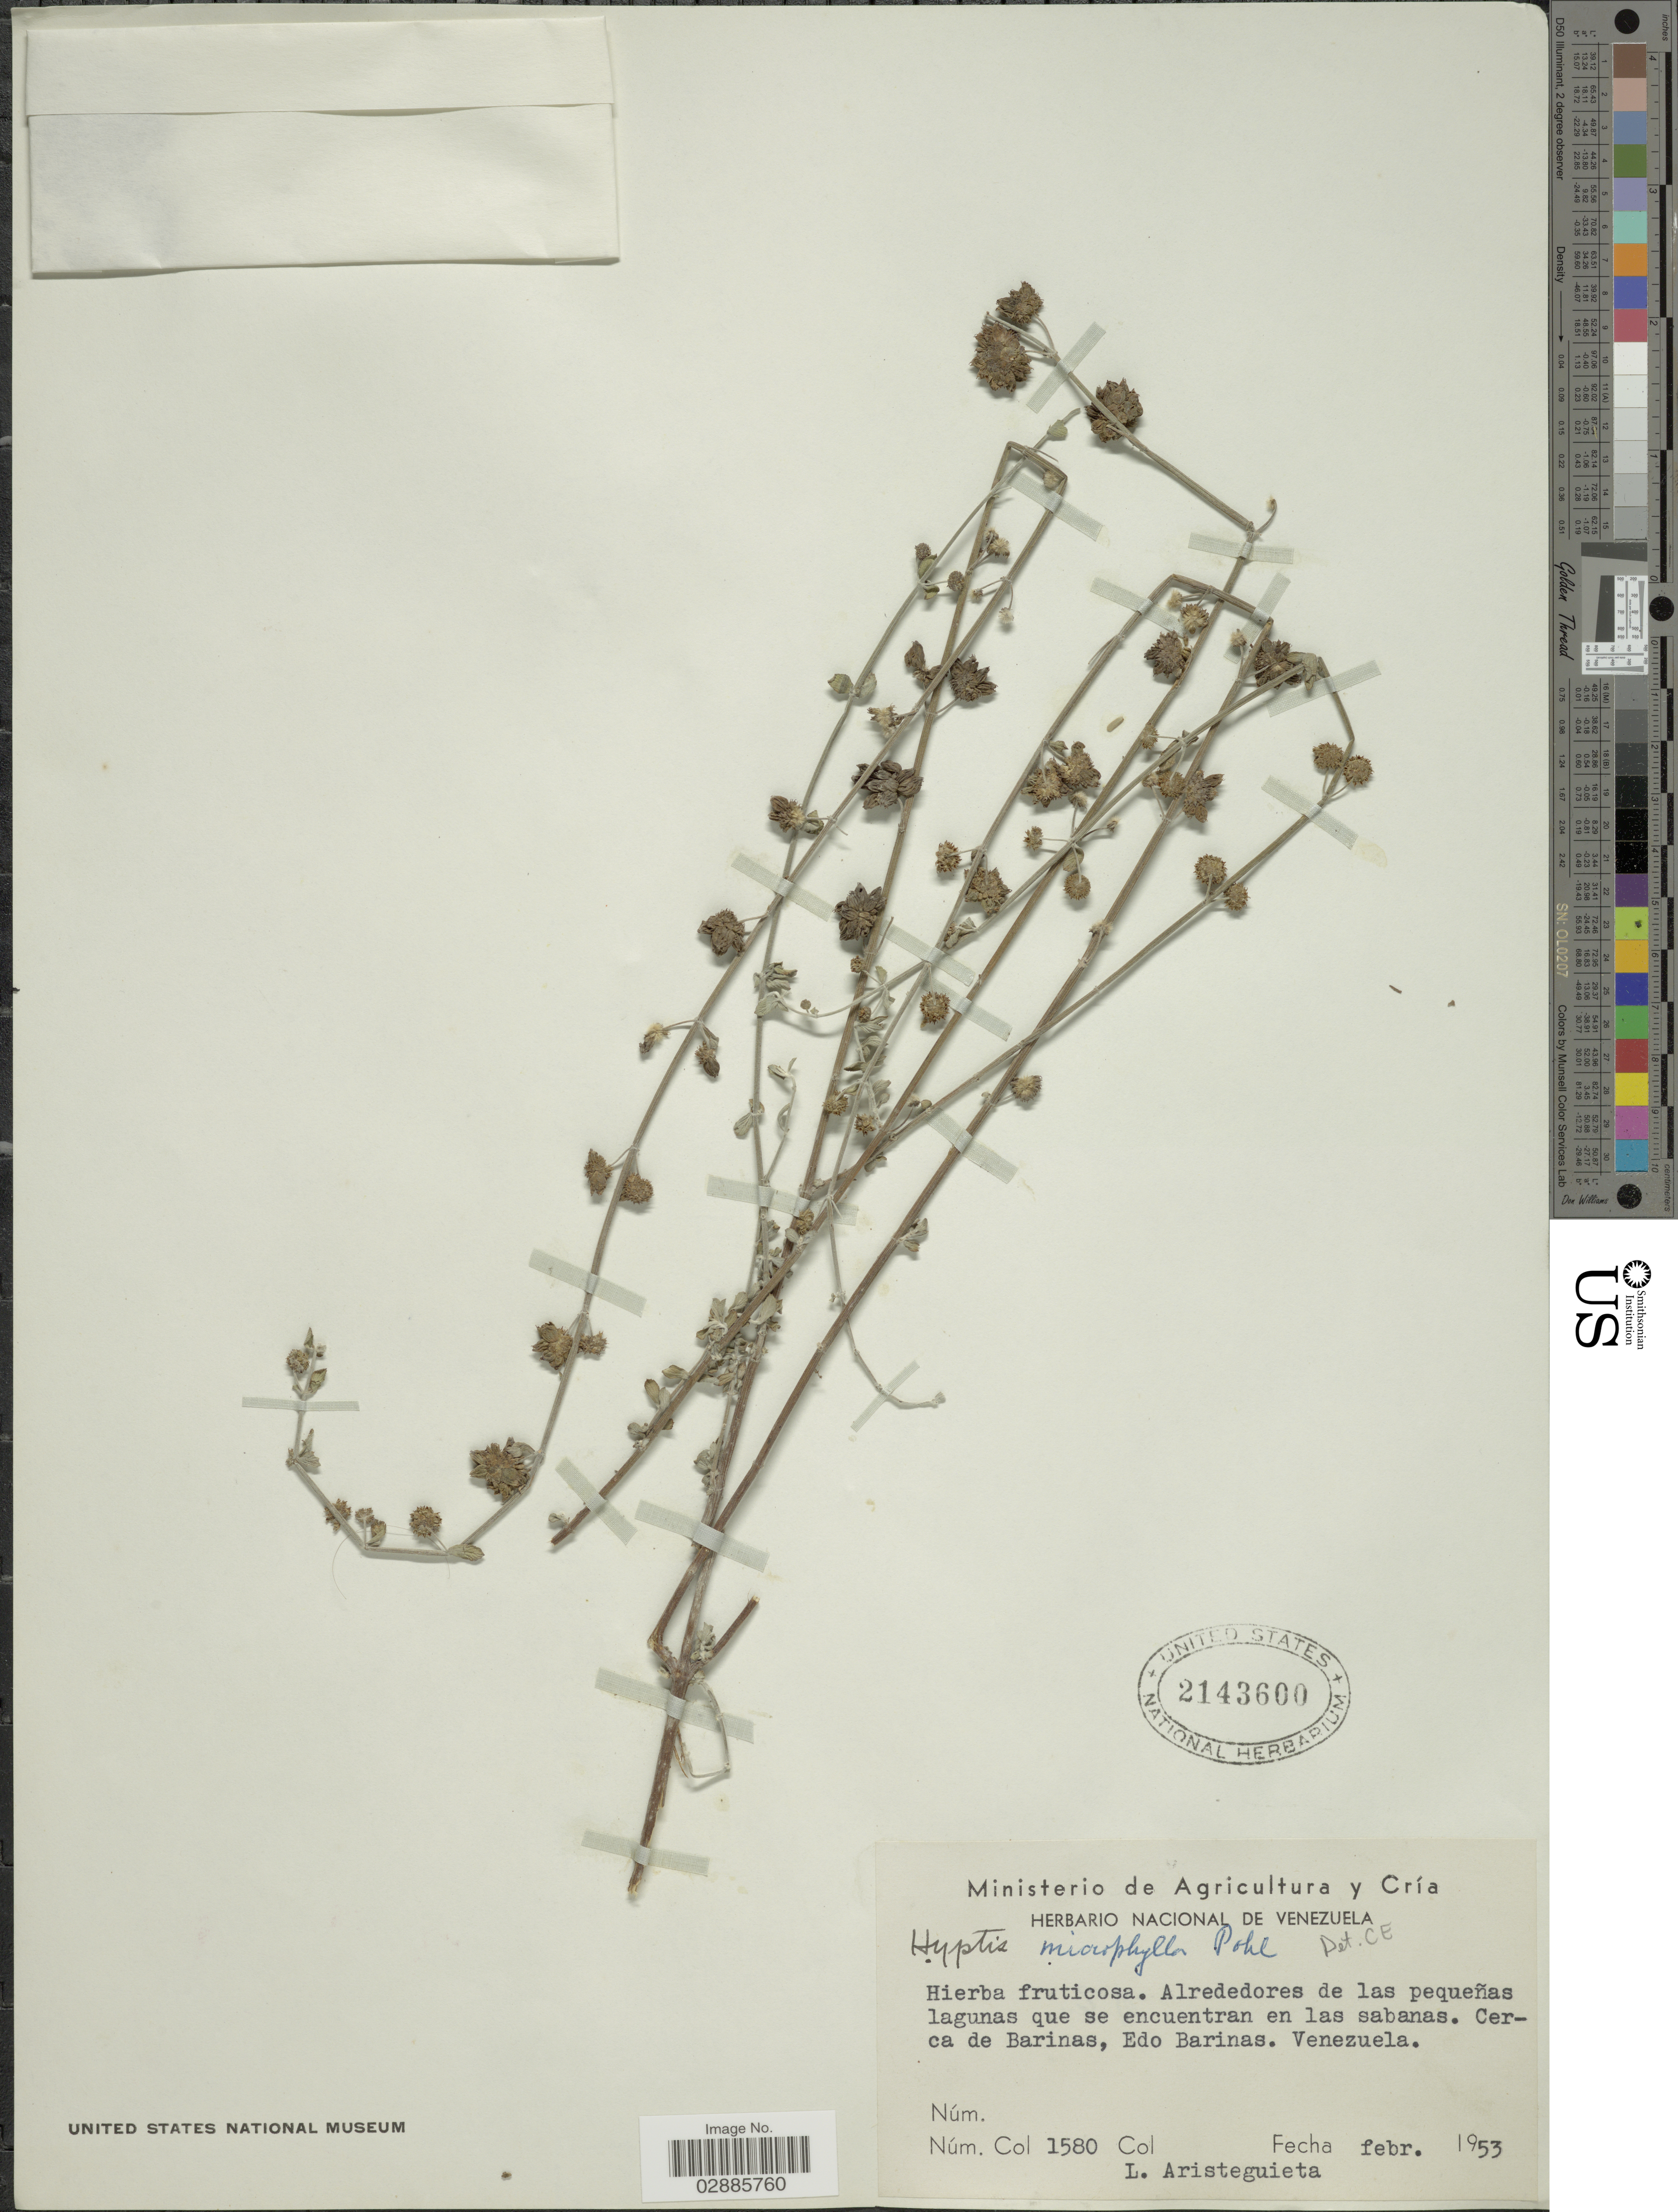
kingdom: Plantae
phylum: Tracheophyta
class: Magnoliopsida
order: Lamiales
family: Lamiaceae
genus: Hyptis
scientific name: Hyptis microphylla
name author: Pohl ex Benth.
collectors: L. Aristeguieta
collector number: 1580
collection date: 1953-02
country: Venezuela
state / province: Barinas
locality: Cerca de Barinas.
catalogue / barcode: US 2143600